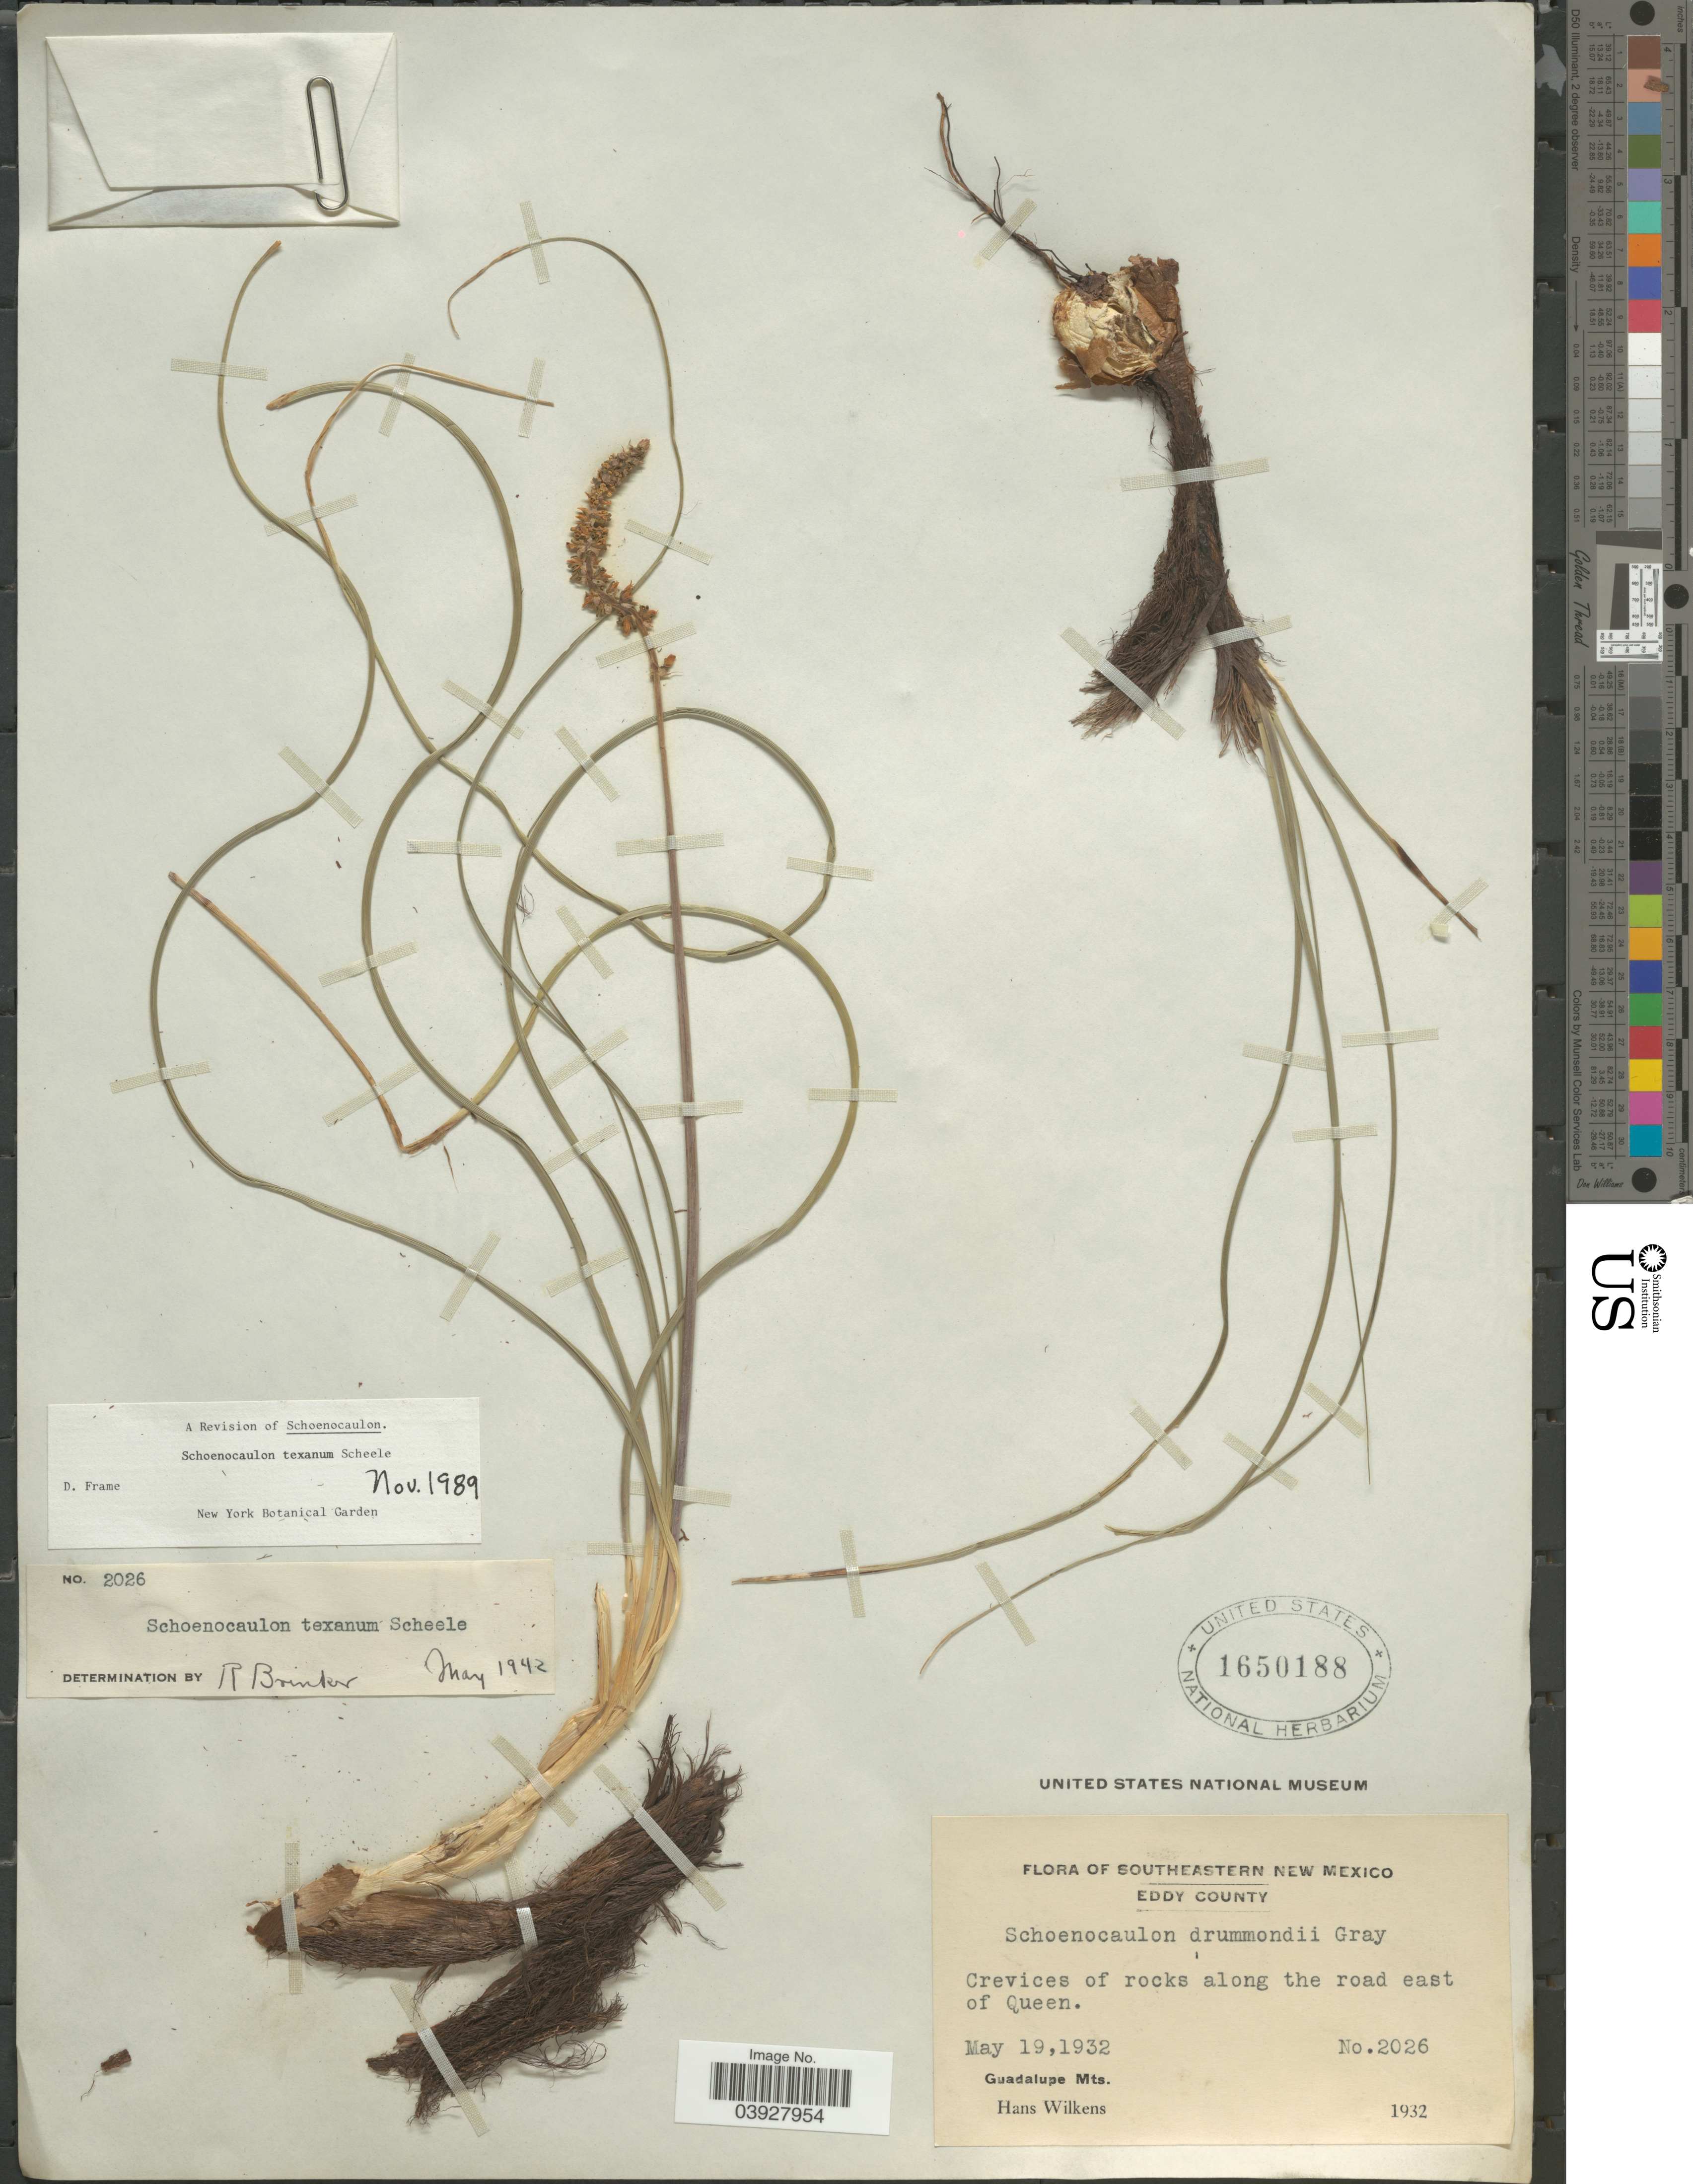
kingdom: Plantae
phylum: Tracheophyta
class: Liliopsida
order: Liliales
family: Melanthiaceae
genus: Schoenocaulon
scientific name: Schoenocaulon texanum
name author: Scheele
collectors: H. Wilkens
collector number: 2026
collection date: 1932-05-19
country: United States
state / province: New Mexico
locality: Southeastern New Mexico. Eddy County. Along the road east of Queen. Guadalupe Mts.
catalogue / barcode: US 1650188